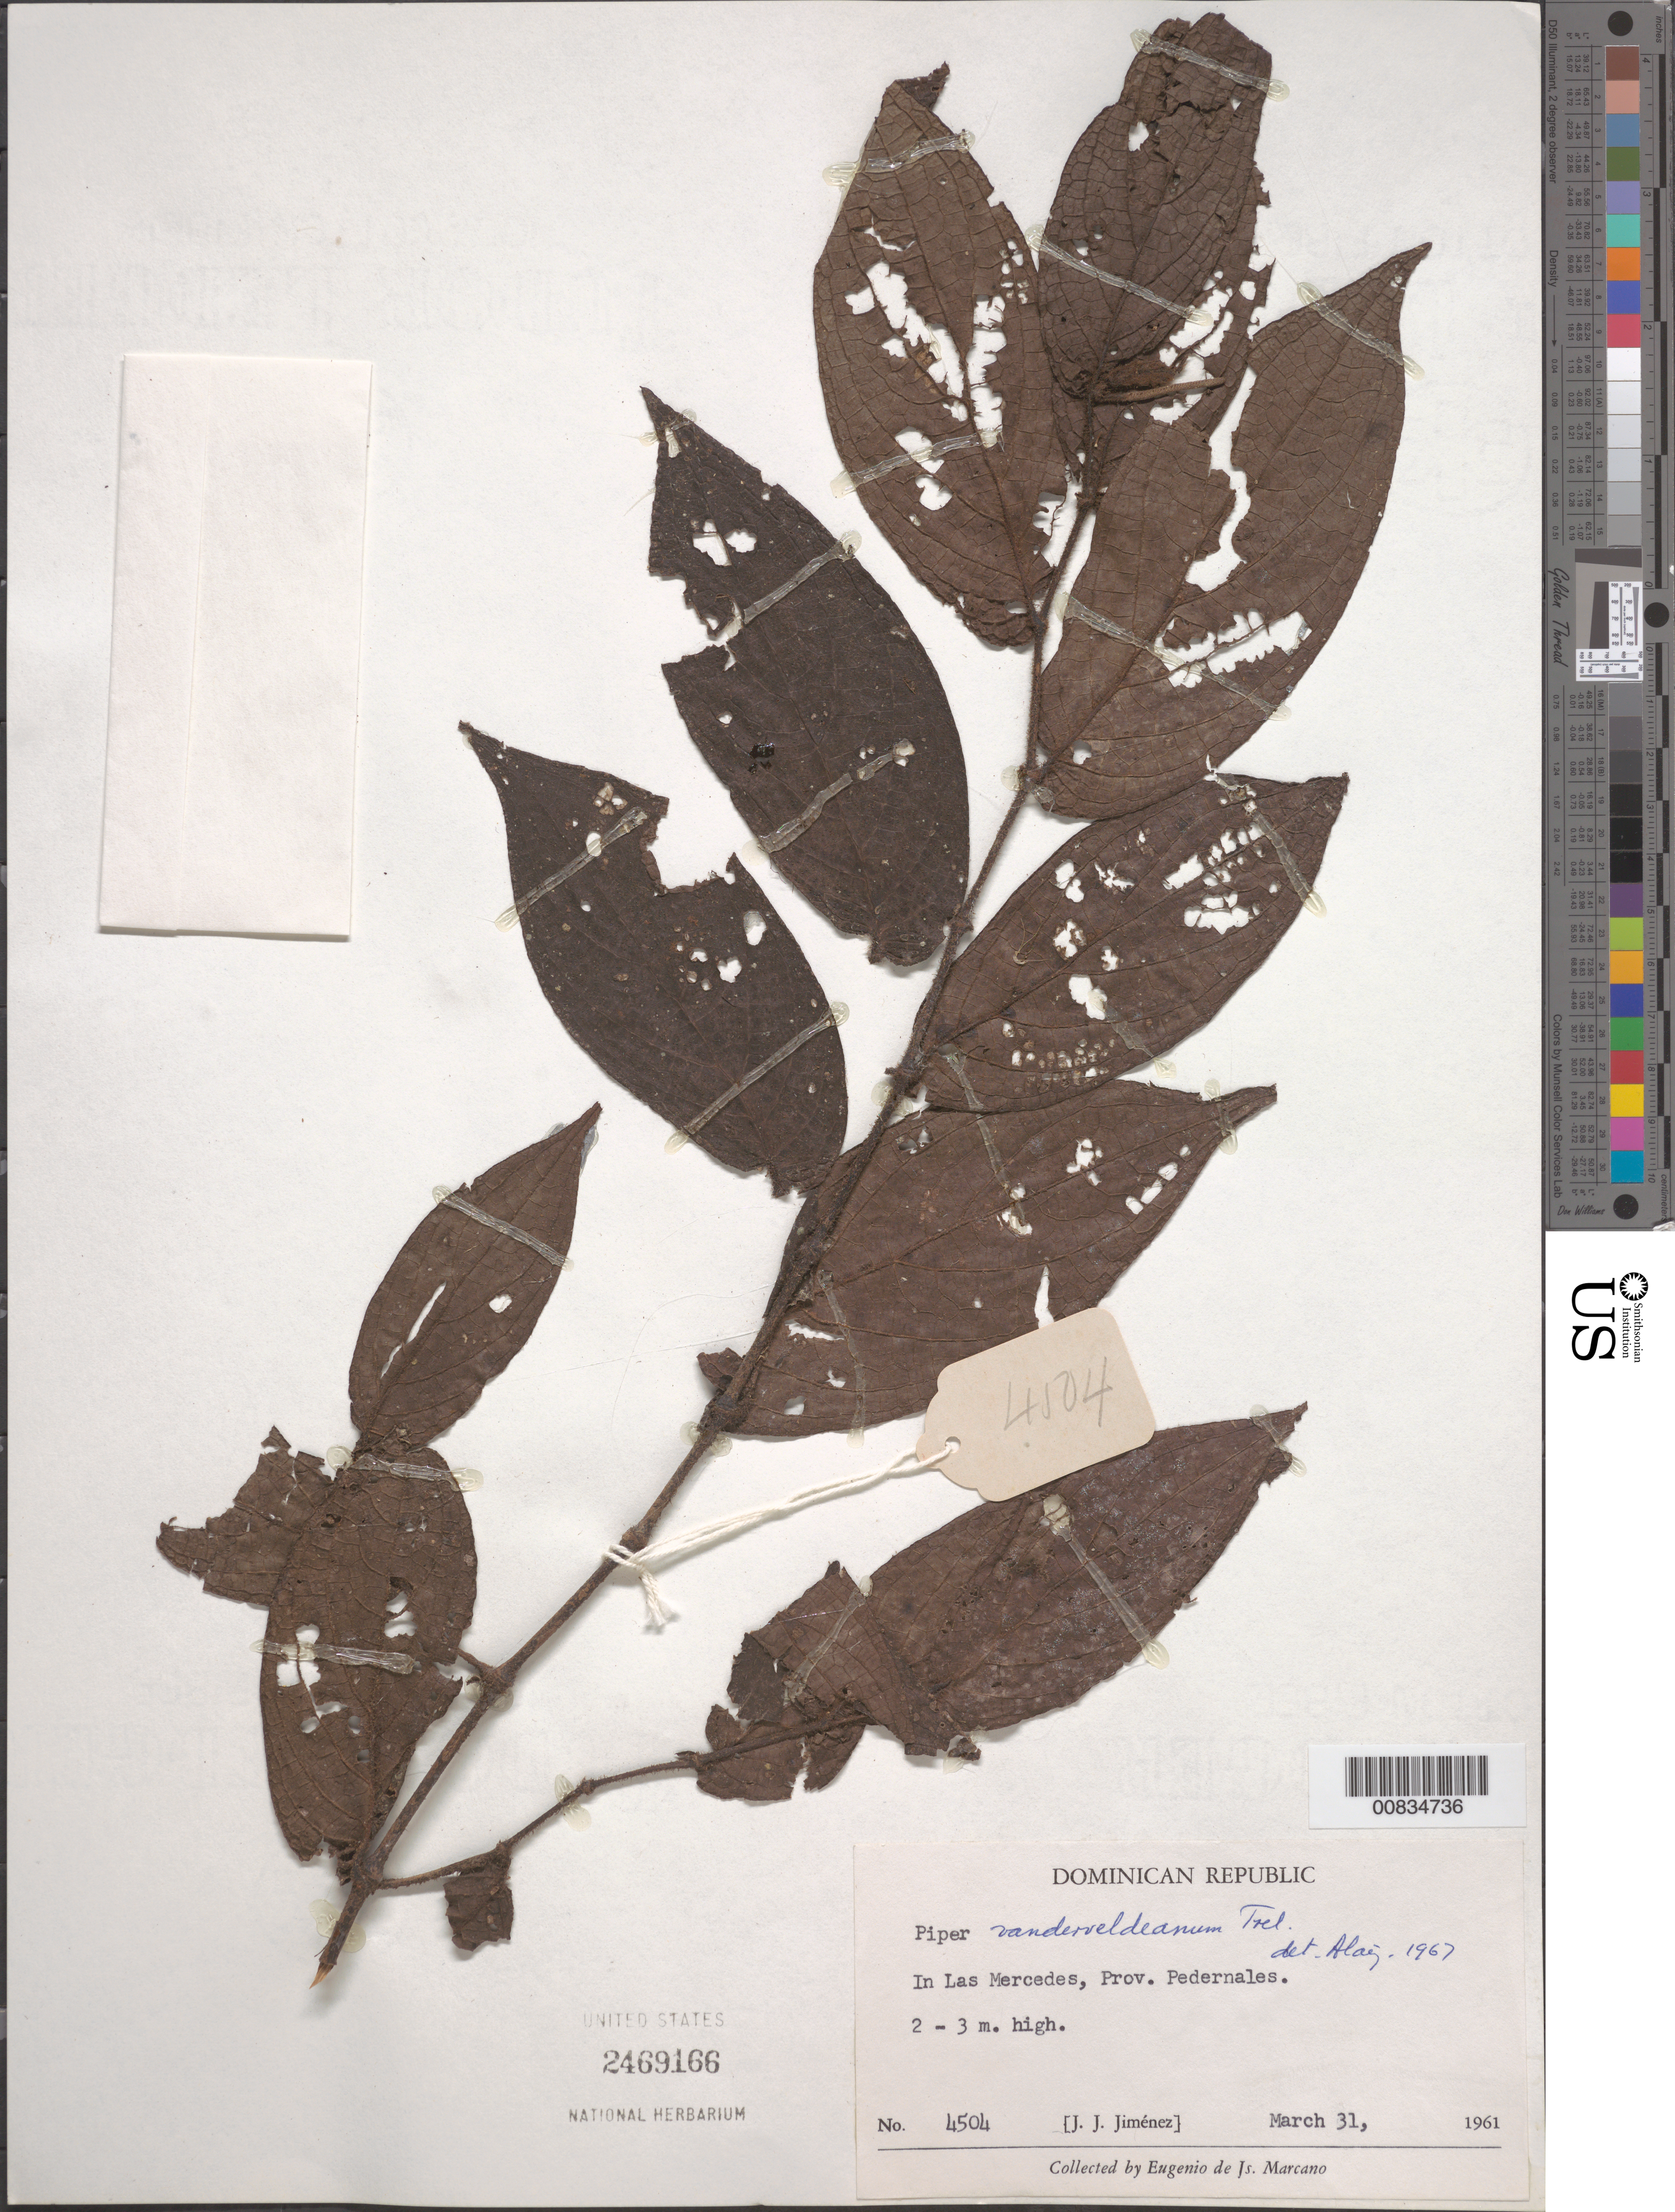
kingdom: Plantae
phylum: Tracheophyta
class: Magnoliopsida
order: Piperales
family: Piperaceae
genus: Piper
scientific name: Piper vanderveldeanum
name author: Trel.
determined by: Liogier, Alain H.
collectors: J. J. Jiménez & E. J. Marcano F.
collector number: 4504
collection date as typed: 31 Mar 1961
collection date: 1961-03-31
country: Dominican Republic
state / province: Pedernales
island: Hispaniola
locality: Las Mercedes.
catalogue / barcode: US 2469166